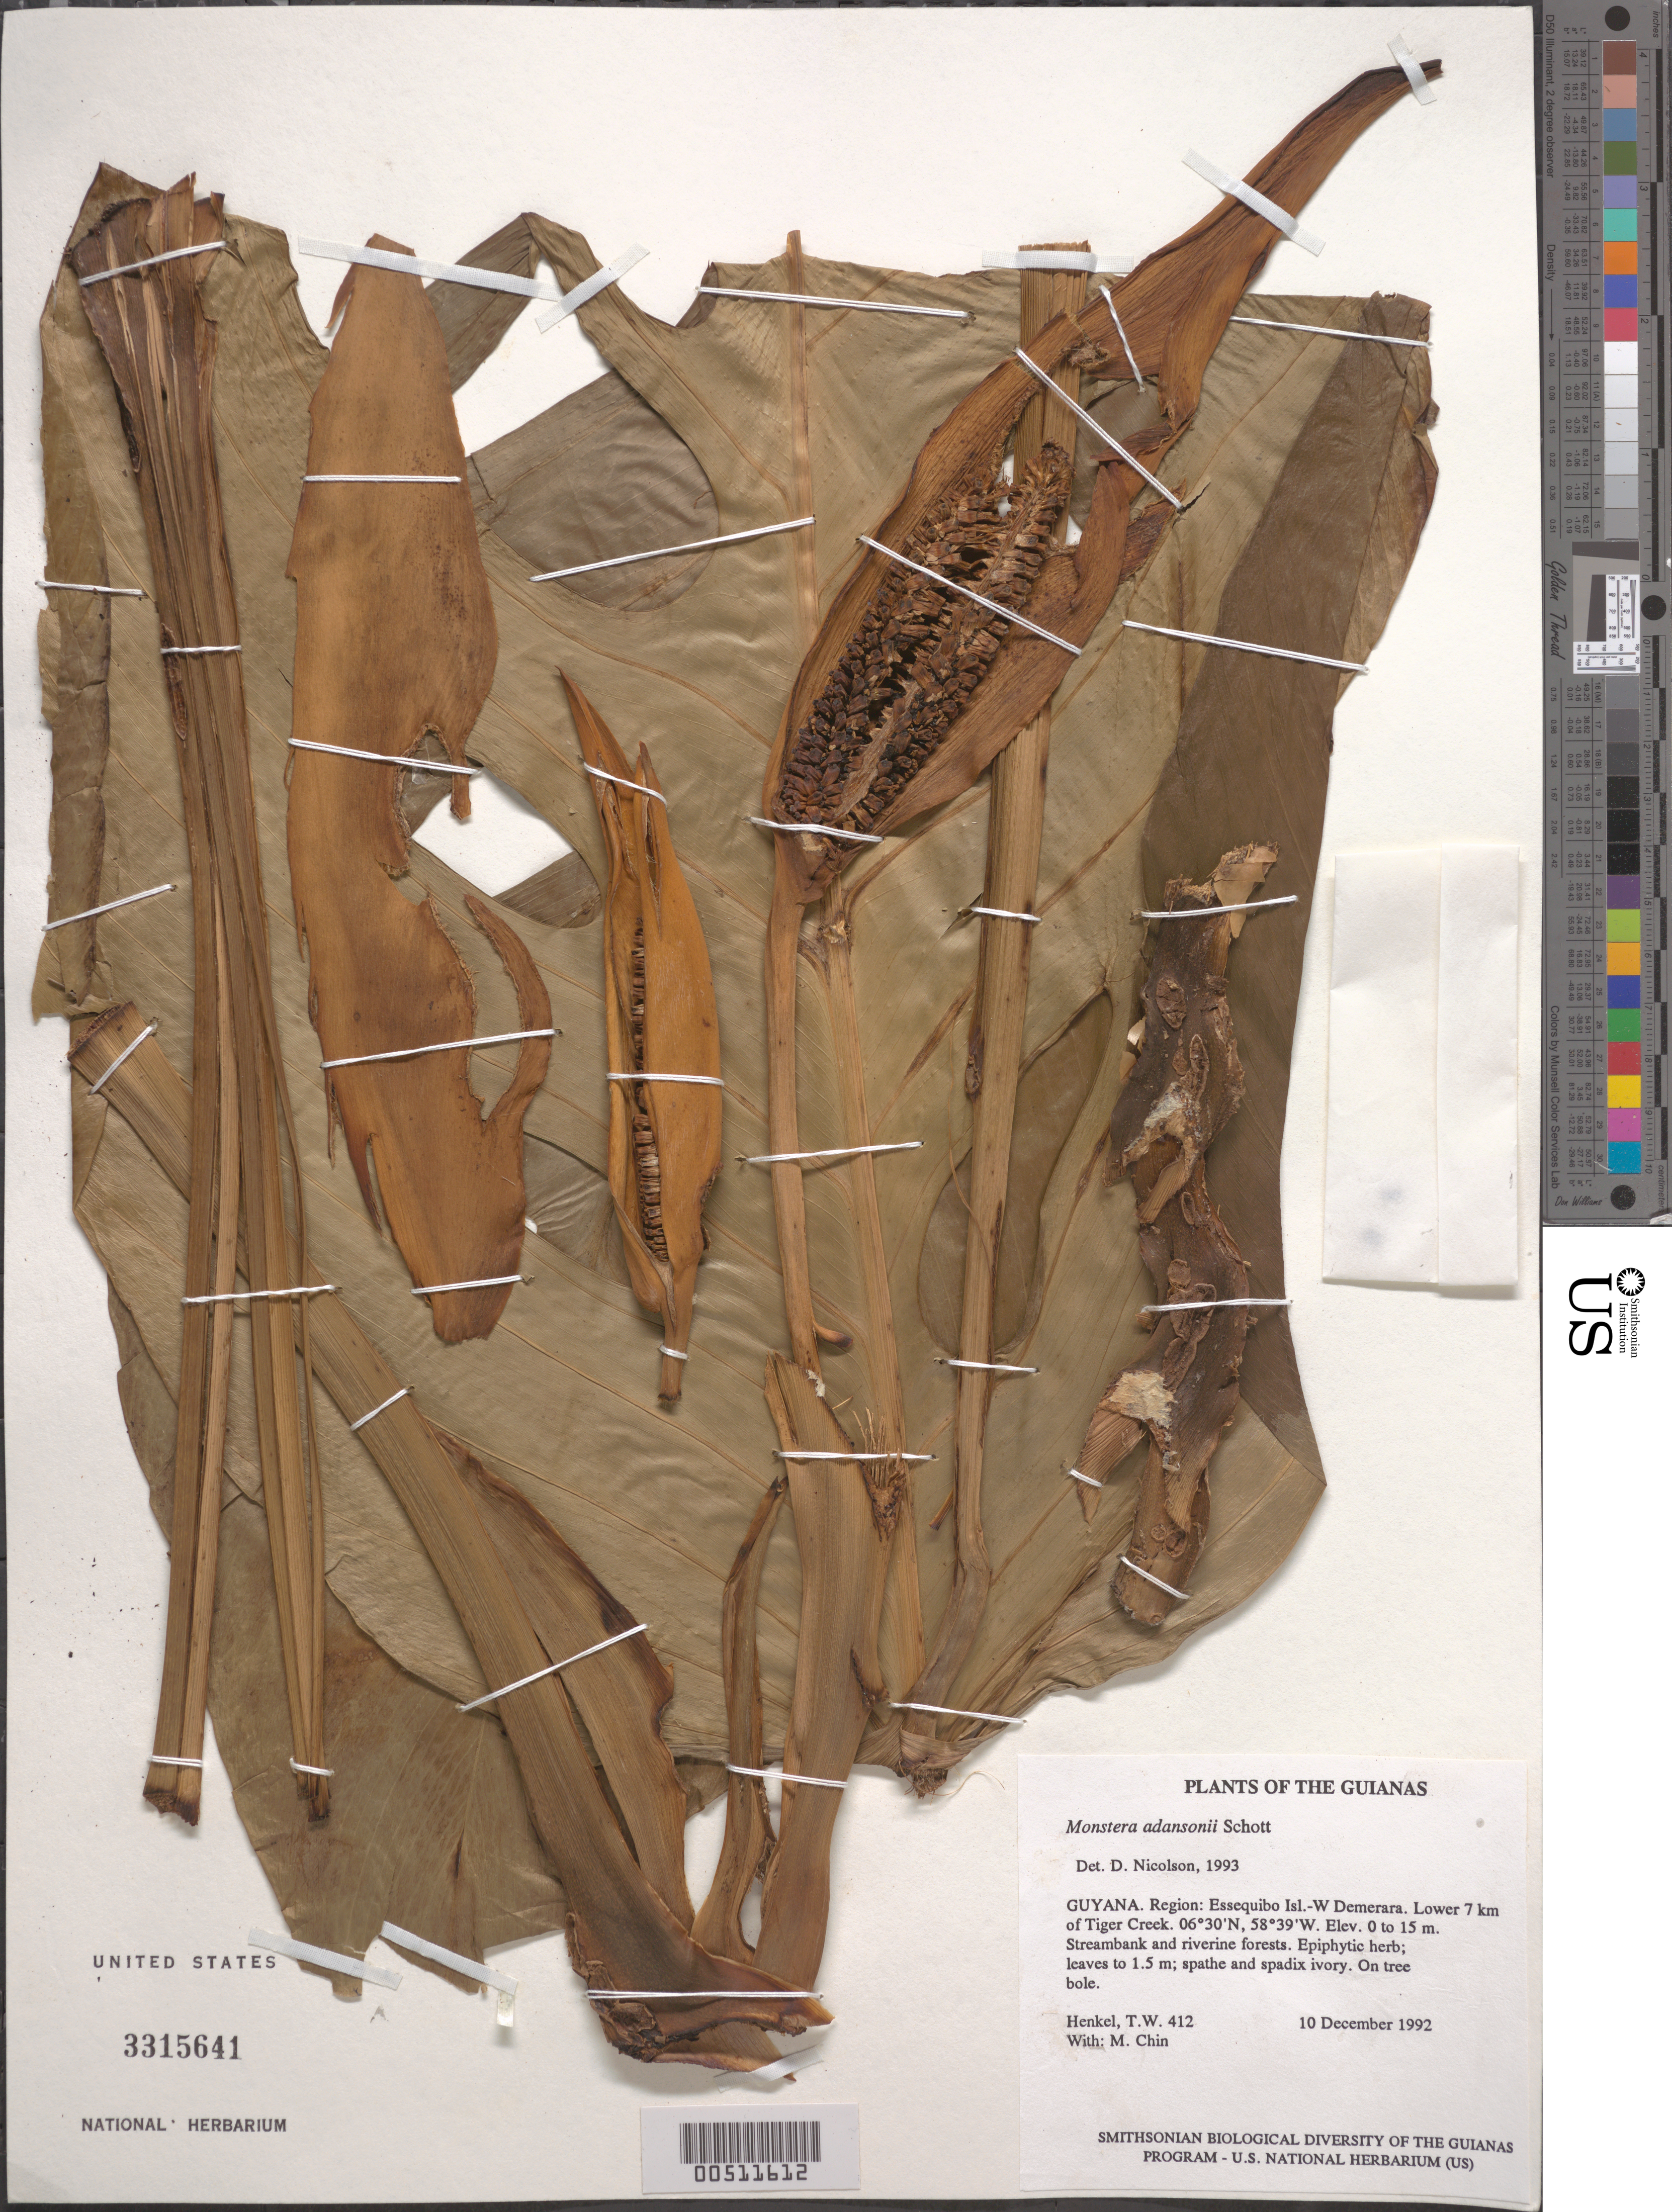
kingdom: Plantae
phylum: Tracheophyta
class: Liliopsida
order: Alismatales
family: Araceae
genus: Monstera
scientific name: Monstera adansonii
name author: Schott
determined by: Nicolson, Dan H.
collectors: T. Henkel & M. Chin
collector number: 412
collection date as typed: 10 December 1992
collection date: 1992-12-10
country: Guyana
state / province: Essequibo Isl-W. Demerara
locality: Lower 7 km of Tiger Creek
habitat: Streambank and riverine forests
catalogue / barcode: US 3315641